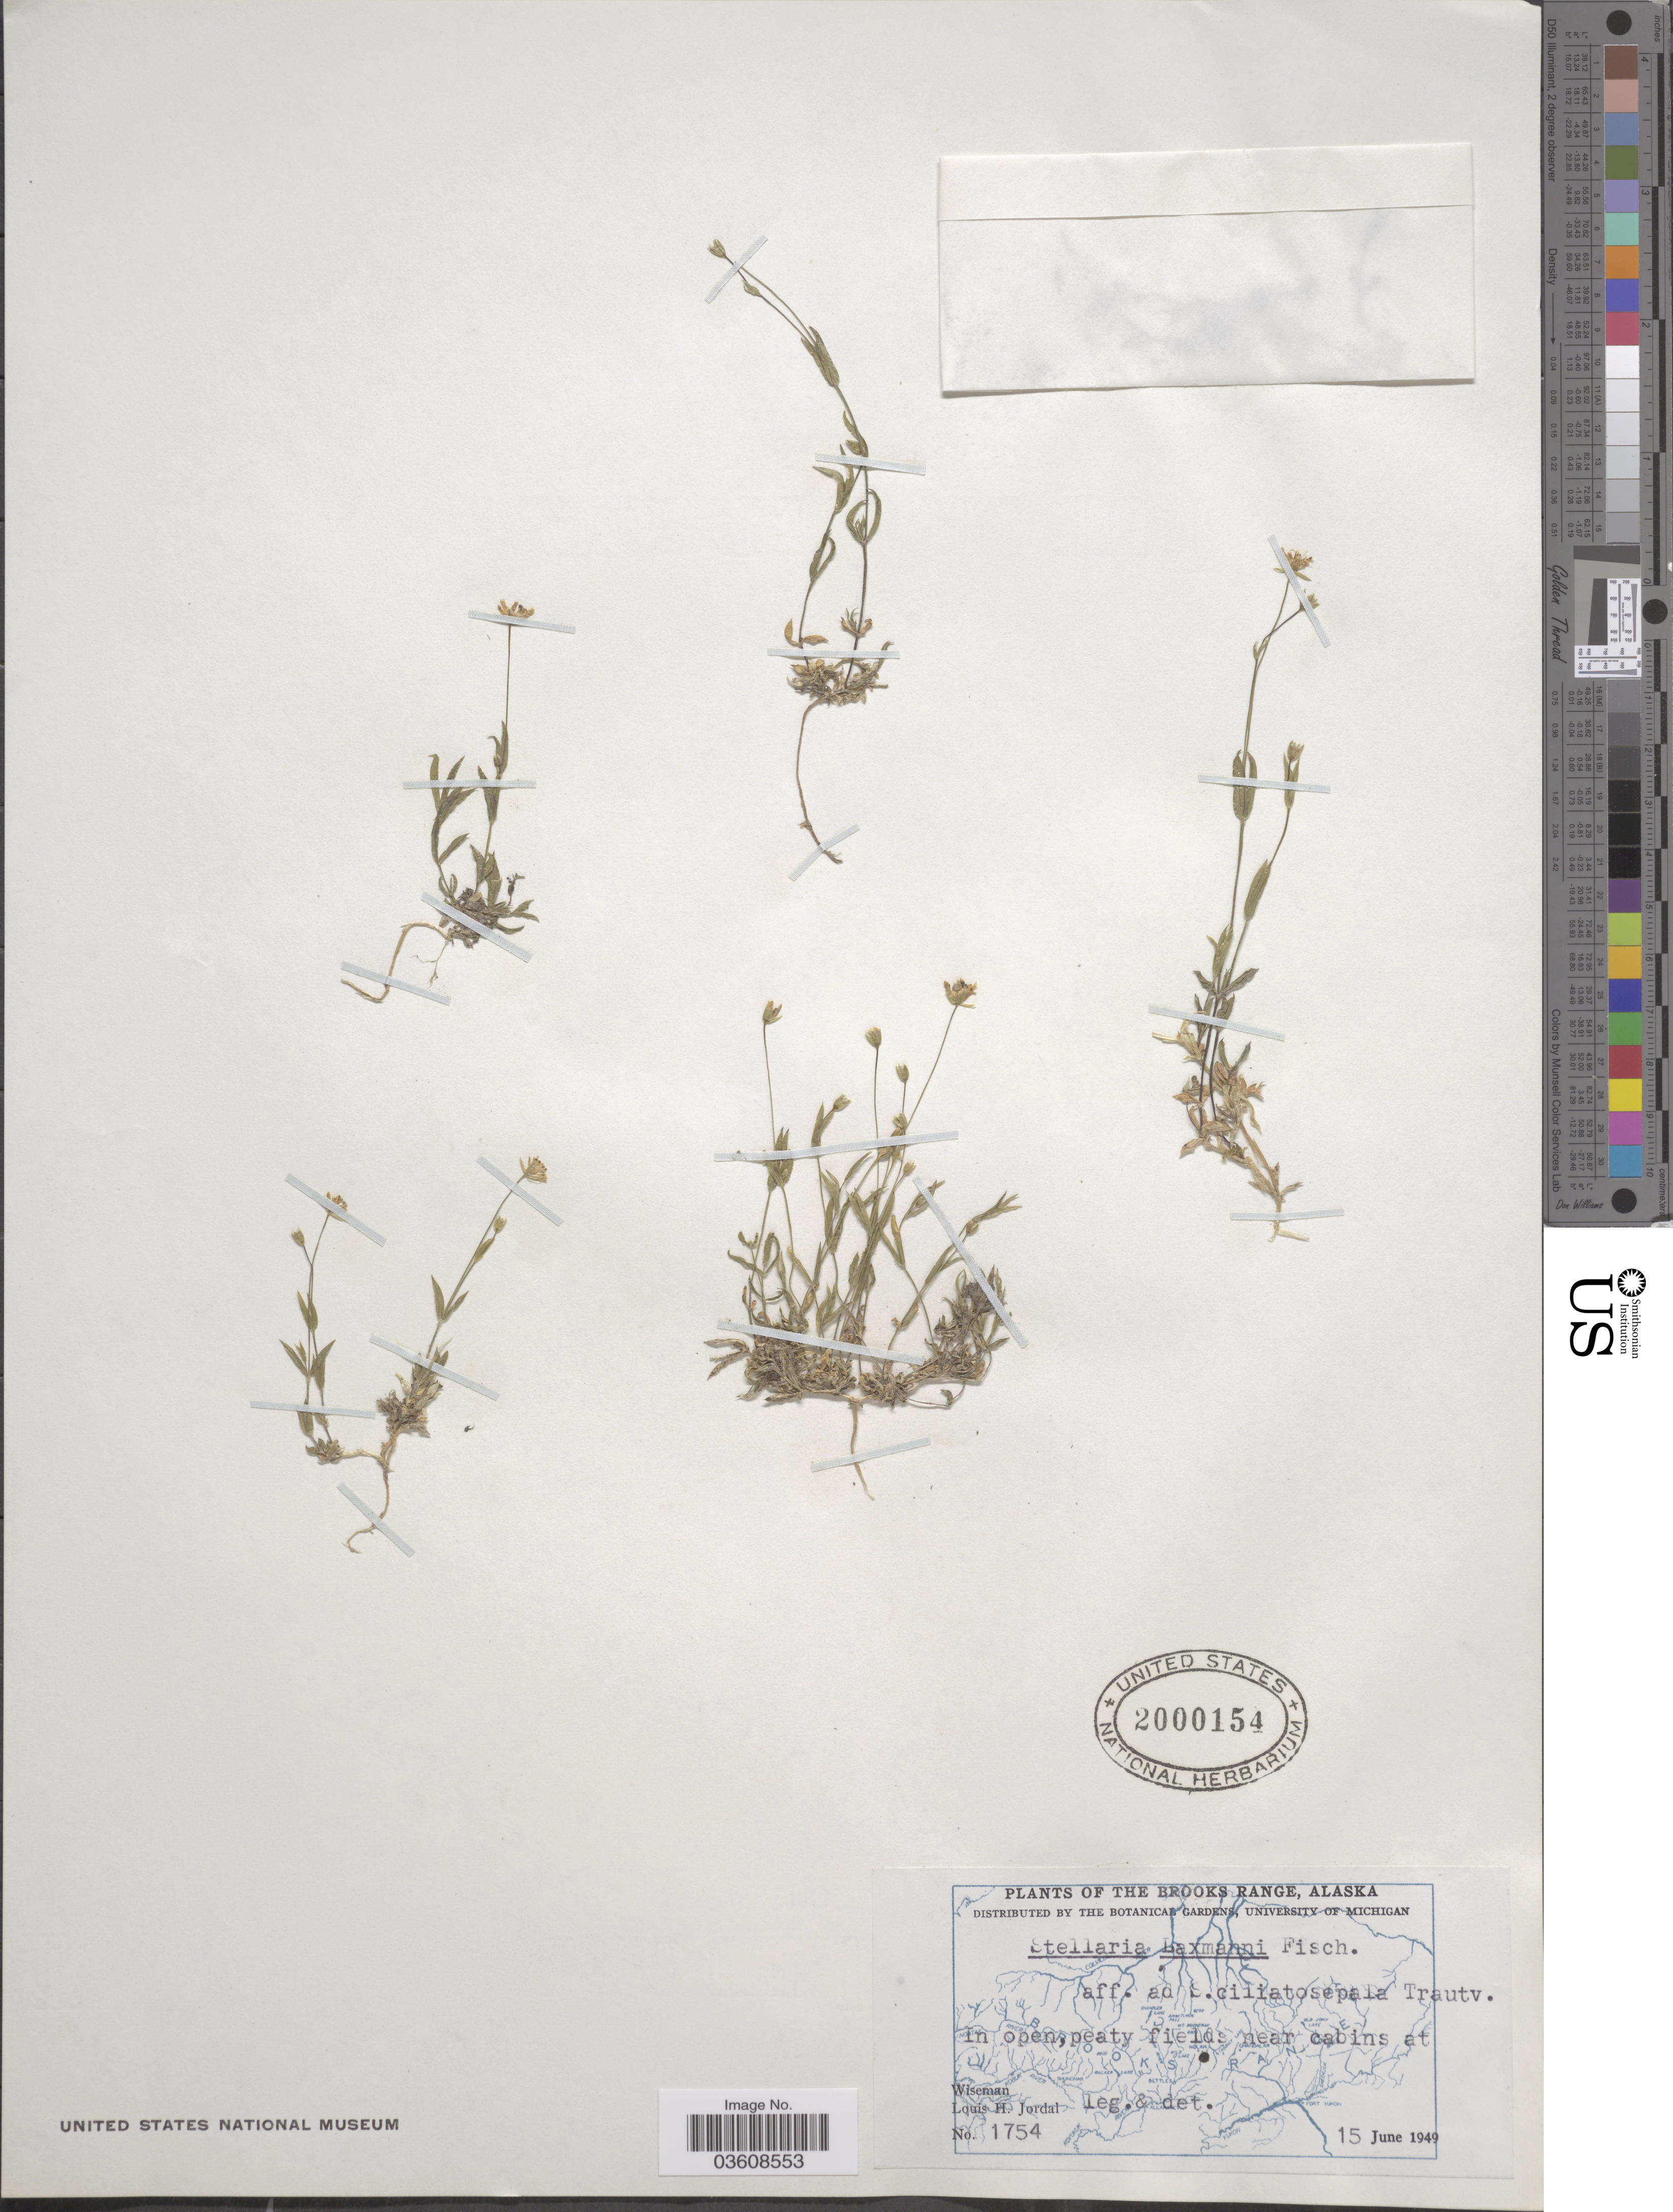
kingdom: Plantae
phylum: Tracheophyta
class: Magnoliopsida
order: Caryophyllales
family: Caryophyllaceae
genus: Stellaria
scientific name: Stellaria laxmannii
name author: Fisch. ex Ser.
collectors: L. Jordal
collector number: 1754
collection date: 1949-06-15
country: United States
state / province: Alaska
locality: The Brooks Range. Peaty fields near cabins at Wiseman.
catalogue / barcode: US 2000154